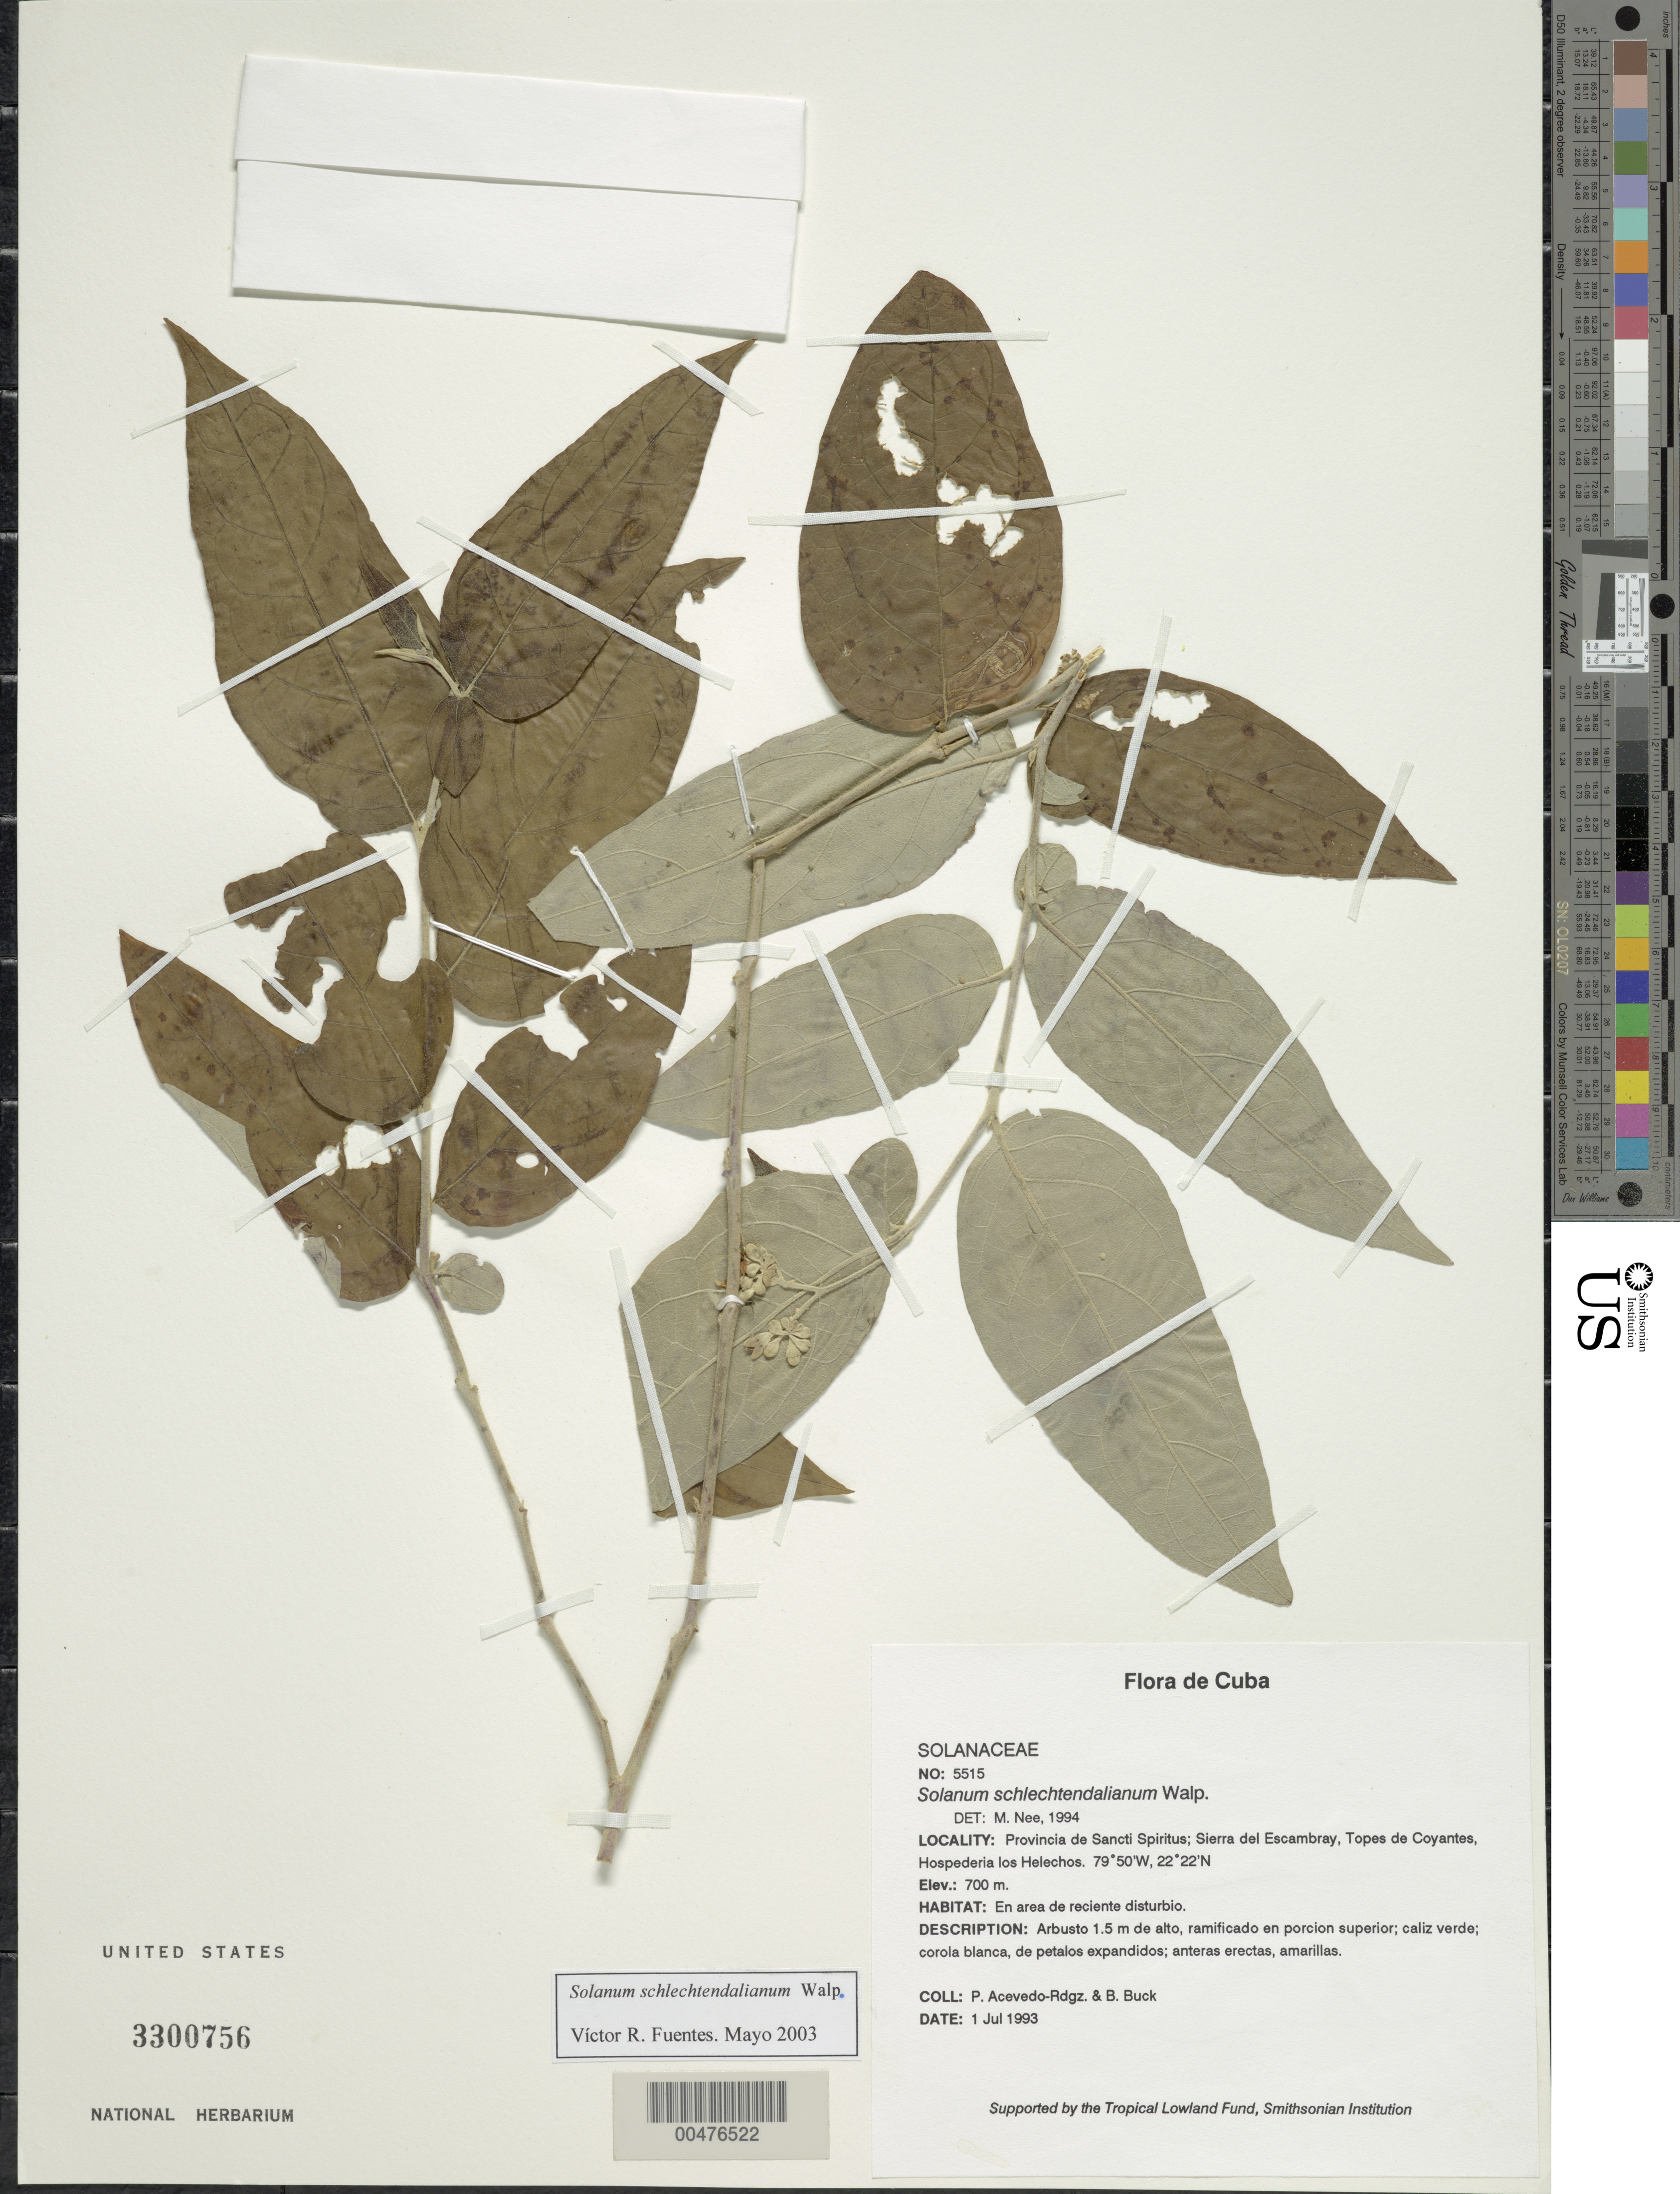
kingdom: Plantae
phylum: Tracheophyta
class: Magnoliopsida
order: Solanales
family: Solanaceae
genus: Solanum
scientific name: Solanum scabrifolium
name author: Ochoa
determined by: Nee, Michael H.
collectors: P. Acevedo-Rodr. & B. Buck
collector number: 5515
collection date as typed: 01 Jul 1993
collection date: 1993-07-01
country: Cuba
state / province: Sancti Spiritus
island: Cuba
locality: Sierra del Escambray, Topes de Coyantes, Hospederia los Helechos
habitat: En area de reciente disturbio.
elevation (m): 700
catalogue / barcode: US 3300756